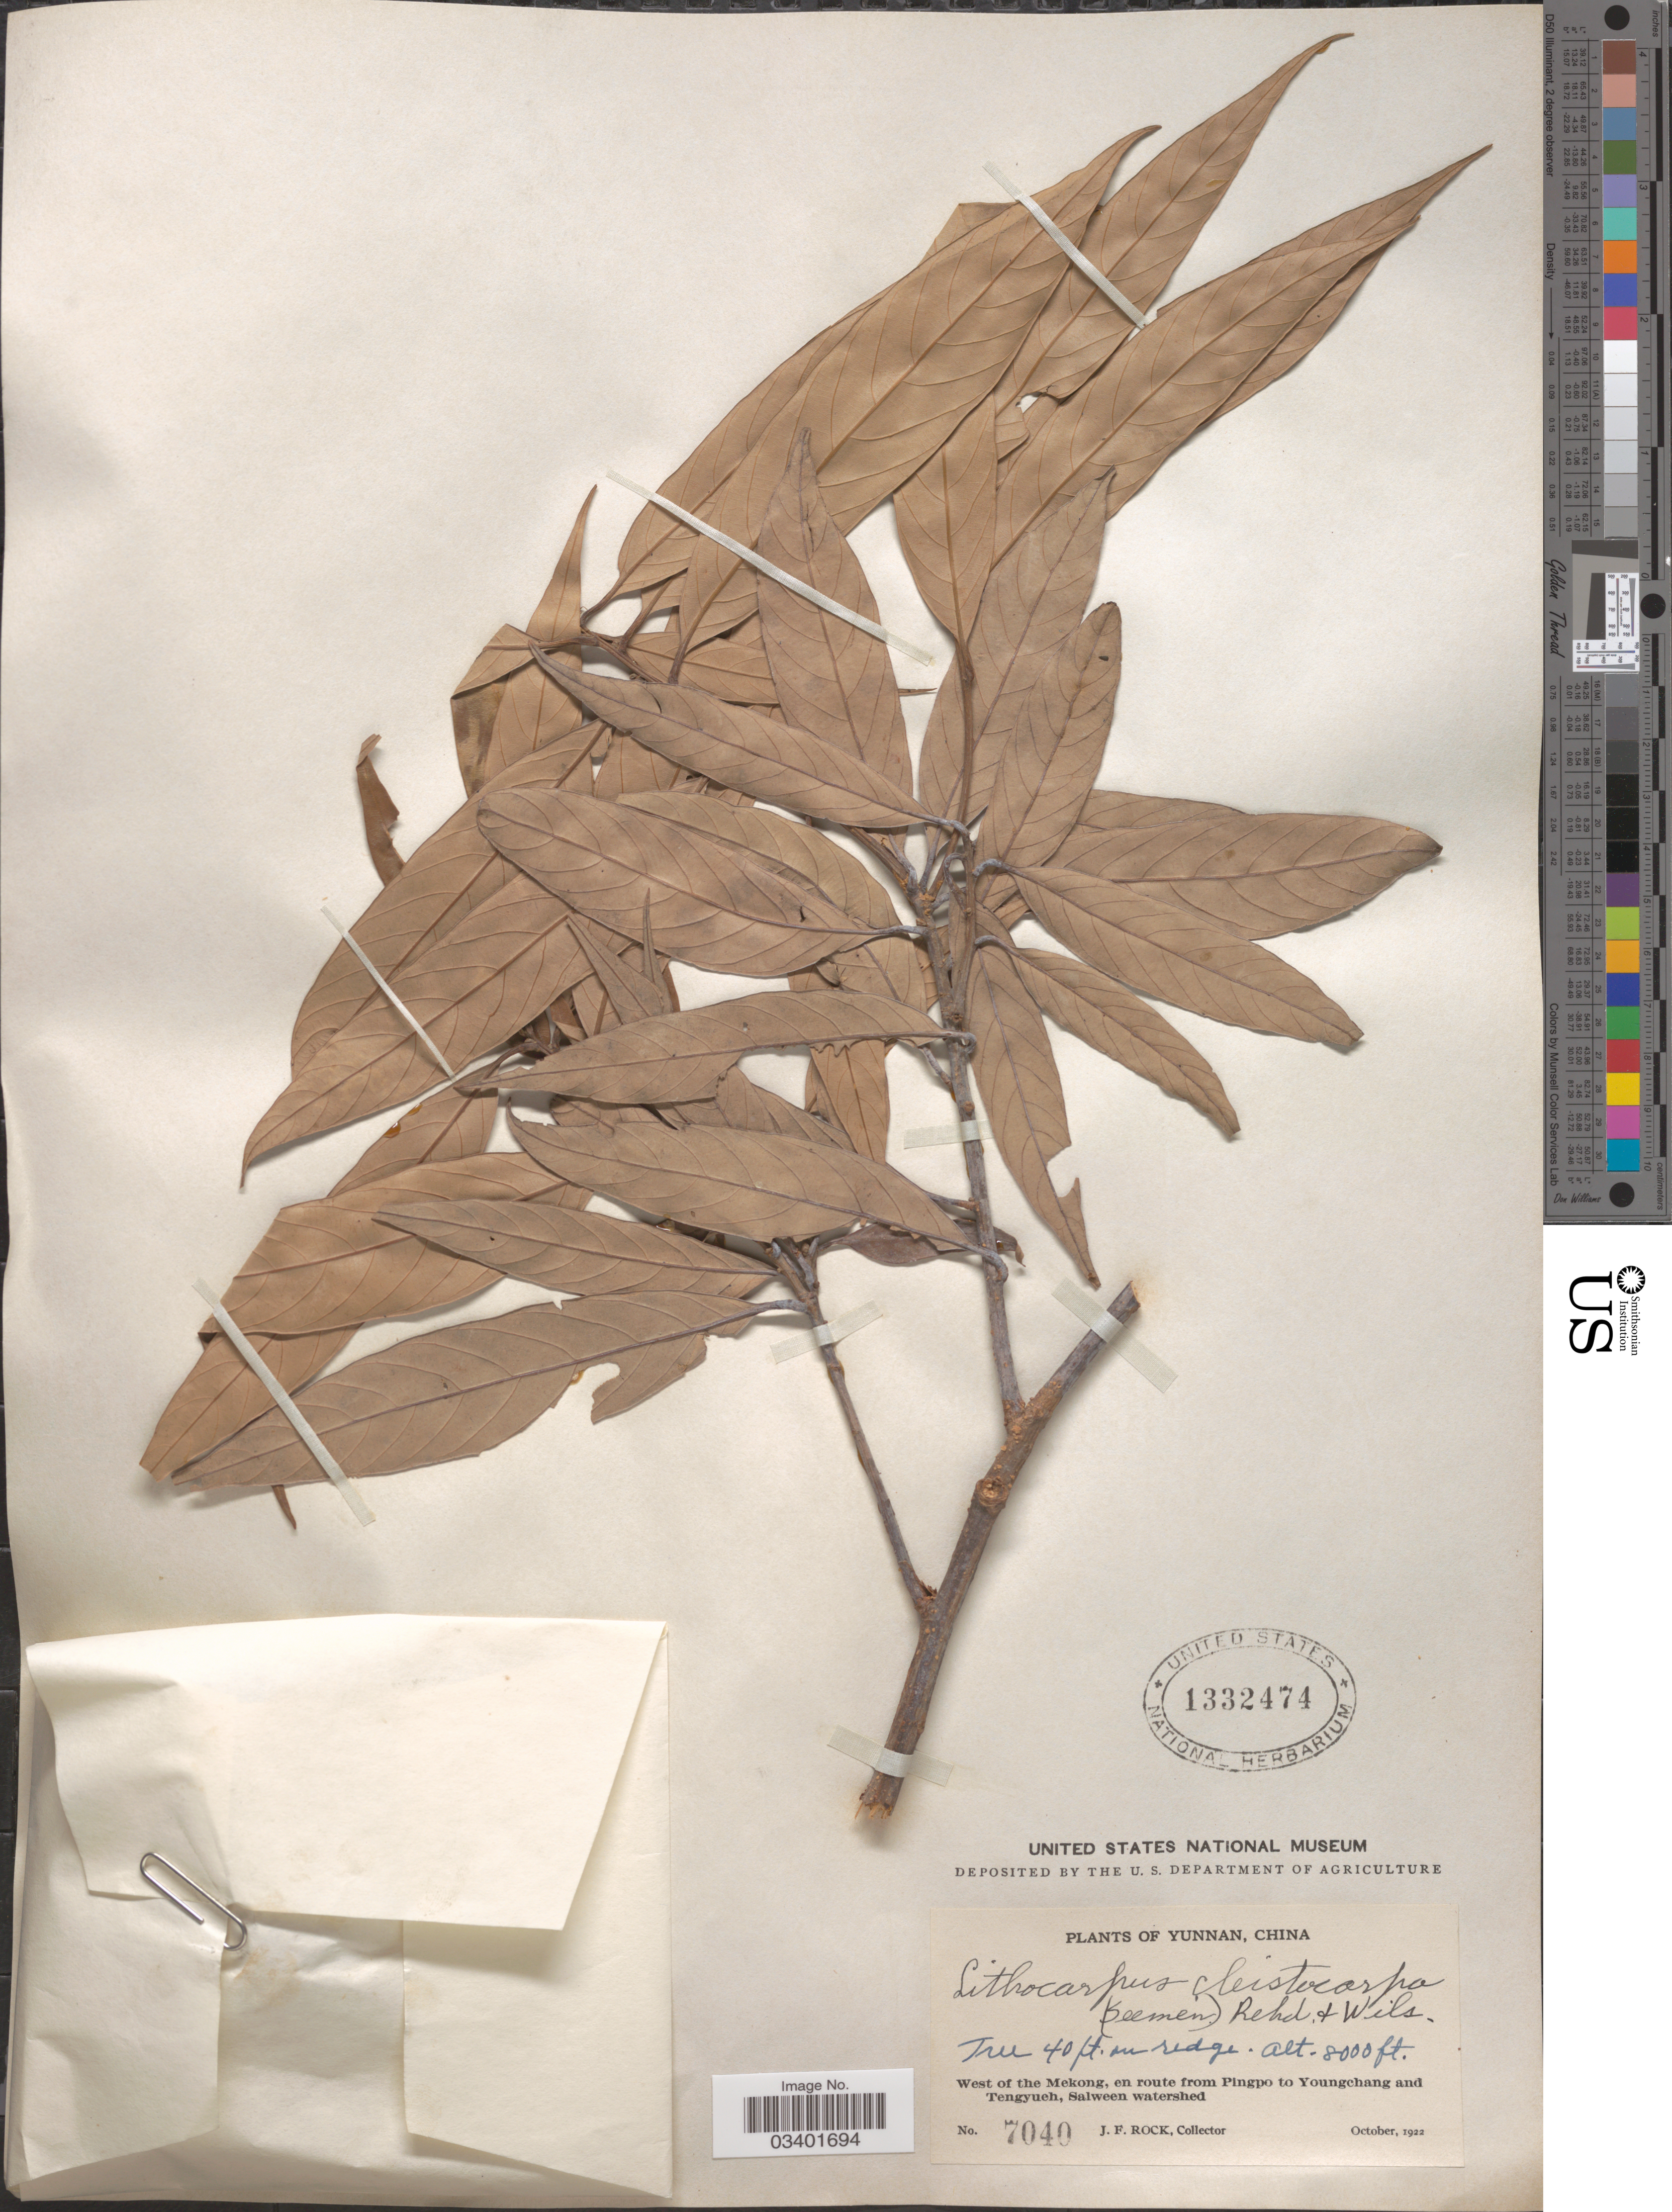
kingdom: Plantae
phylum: Tracheophyta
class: Magnoliopsida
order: Fagales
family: Fagaceae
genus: Lithocarpus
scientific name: Lithocarpus cleistocarpus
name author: (Seemen) Rehder & E.H. Wilson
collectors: J. Rock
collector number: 7040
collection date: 1922-10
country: China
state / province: Yunnan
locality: West of the Mekong, en route from Pingpo to Youngchang and Tengyueh, Salween watershed.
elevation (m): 2438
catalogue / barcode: US 1332474